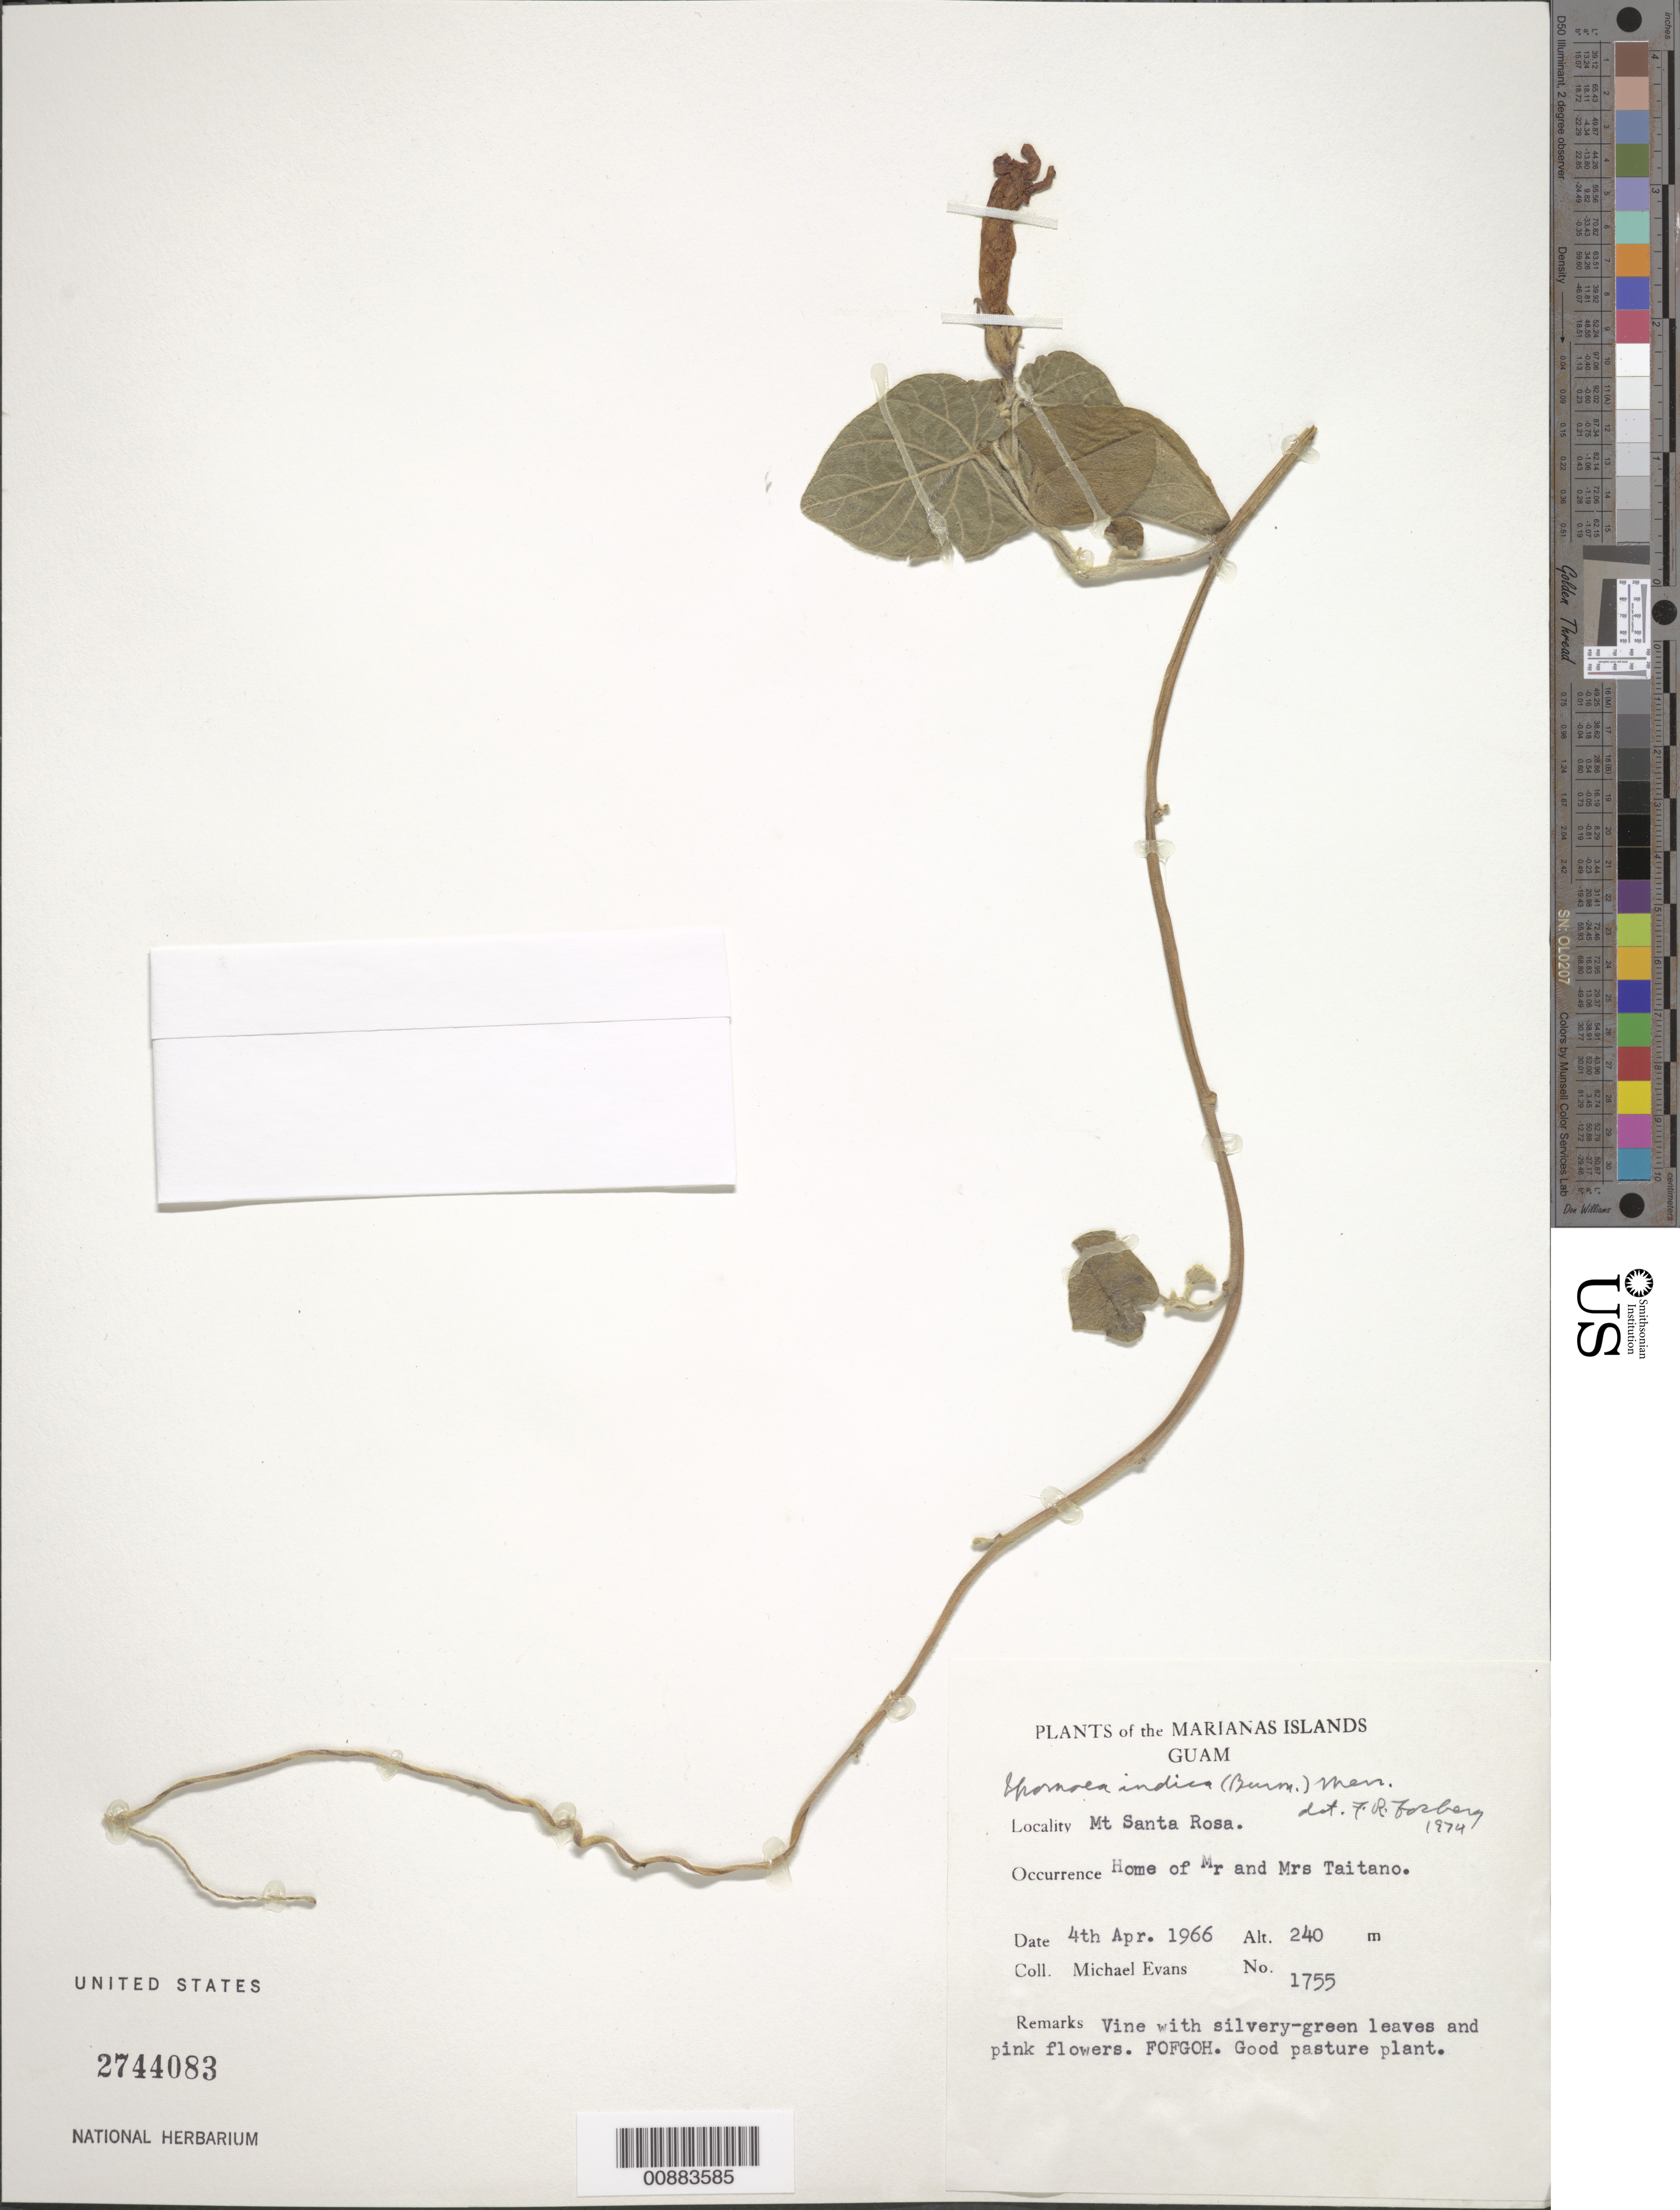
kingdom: Plantae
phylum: Tracheophyta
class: Magnoliopsida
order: Solanales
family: Convolvulaceae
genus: Ipomoea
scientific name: Ipomoea indica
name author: (Burm.) Merr.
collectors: M. Evans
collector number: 1755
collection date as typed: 04 Apr 1966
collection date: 1966-04-04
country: Guam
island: Guam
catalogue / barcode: US 2744083